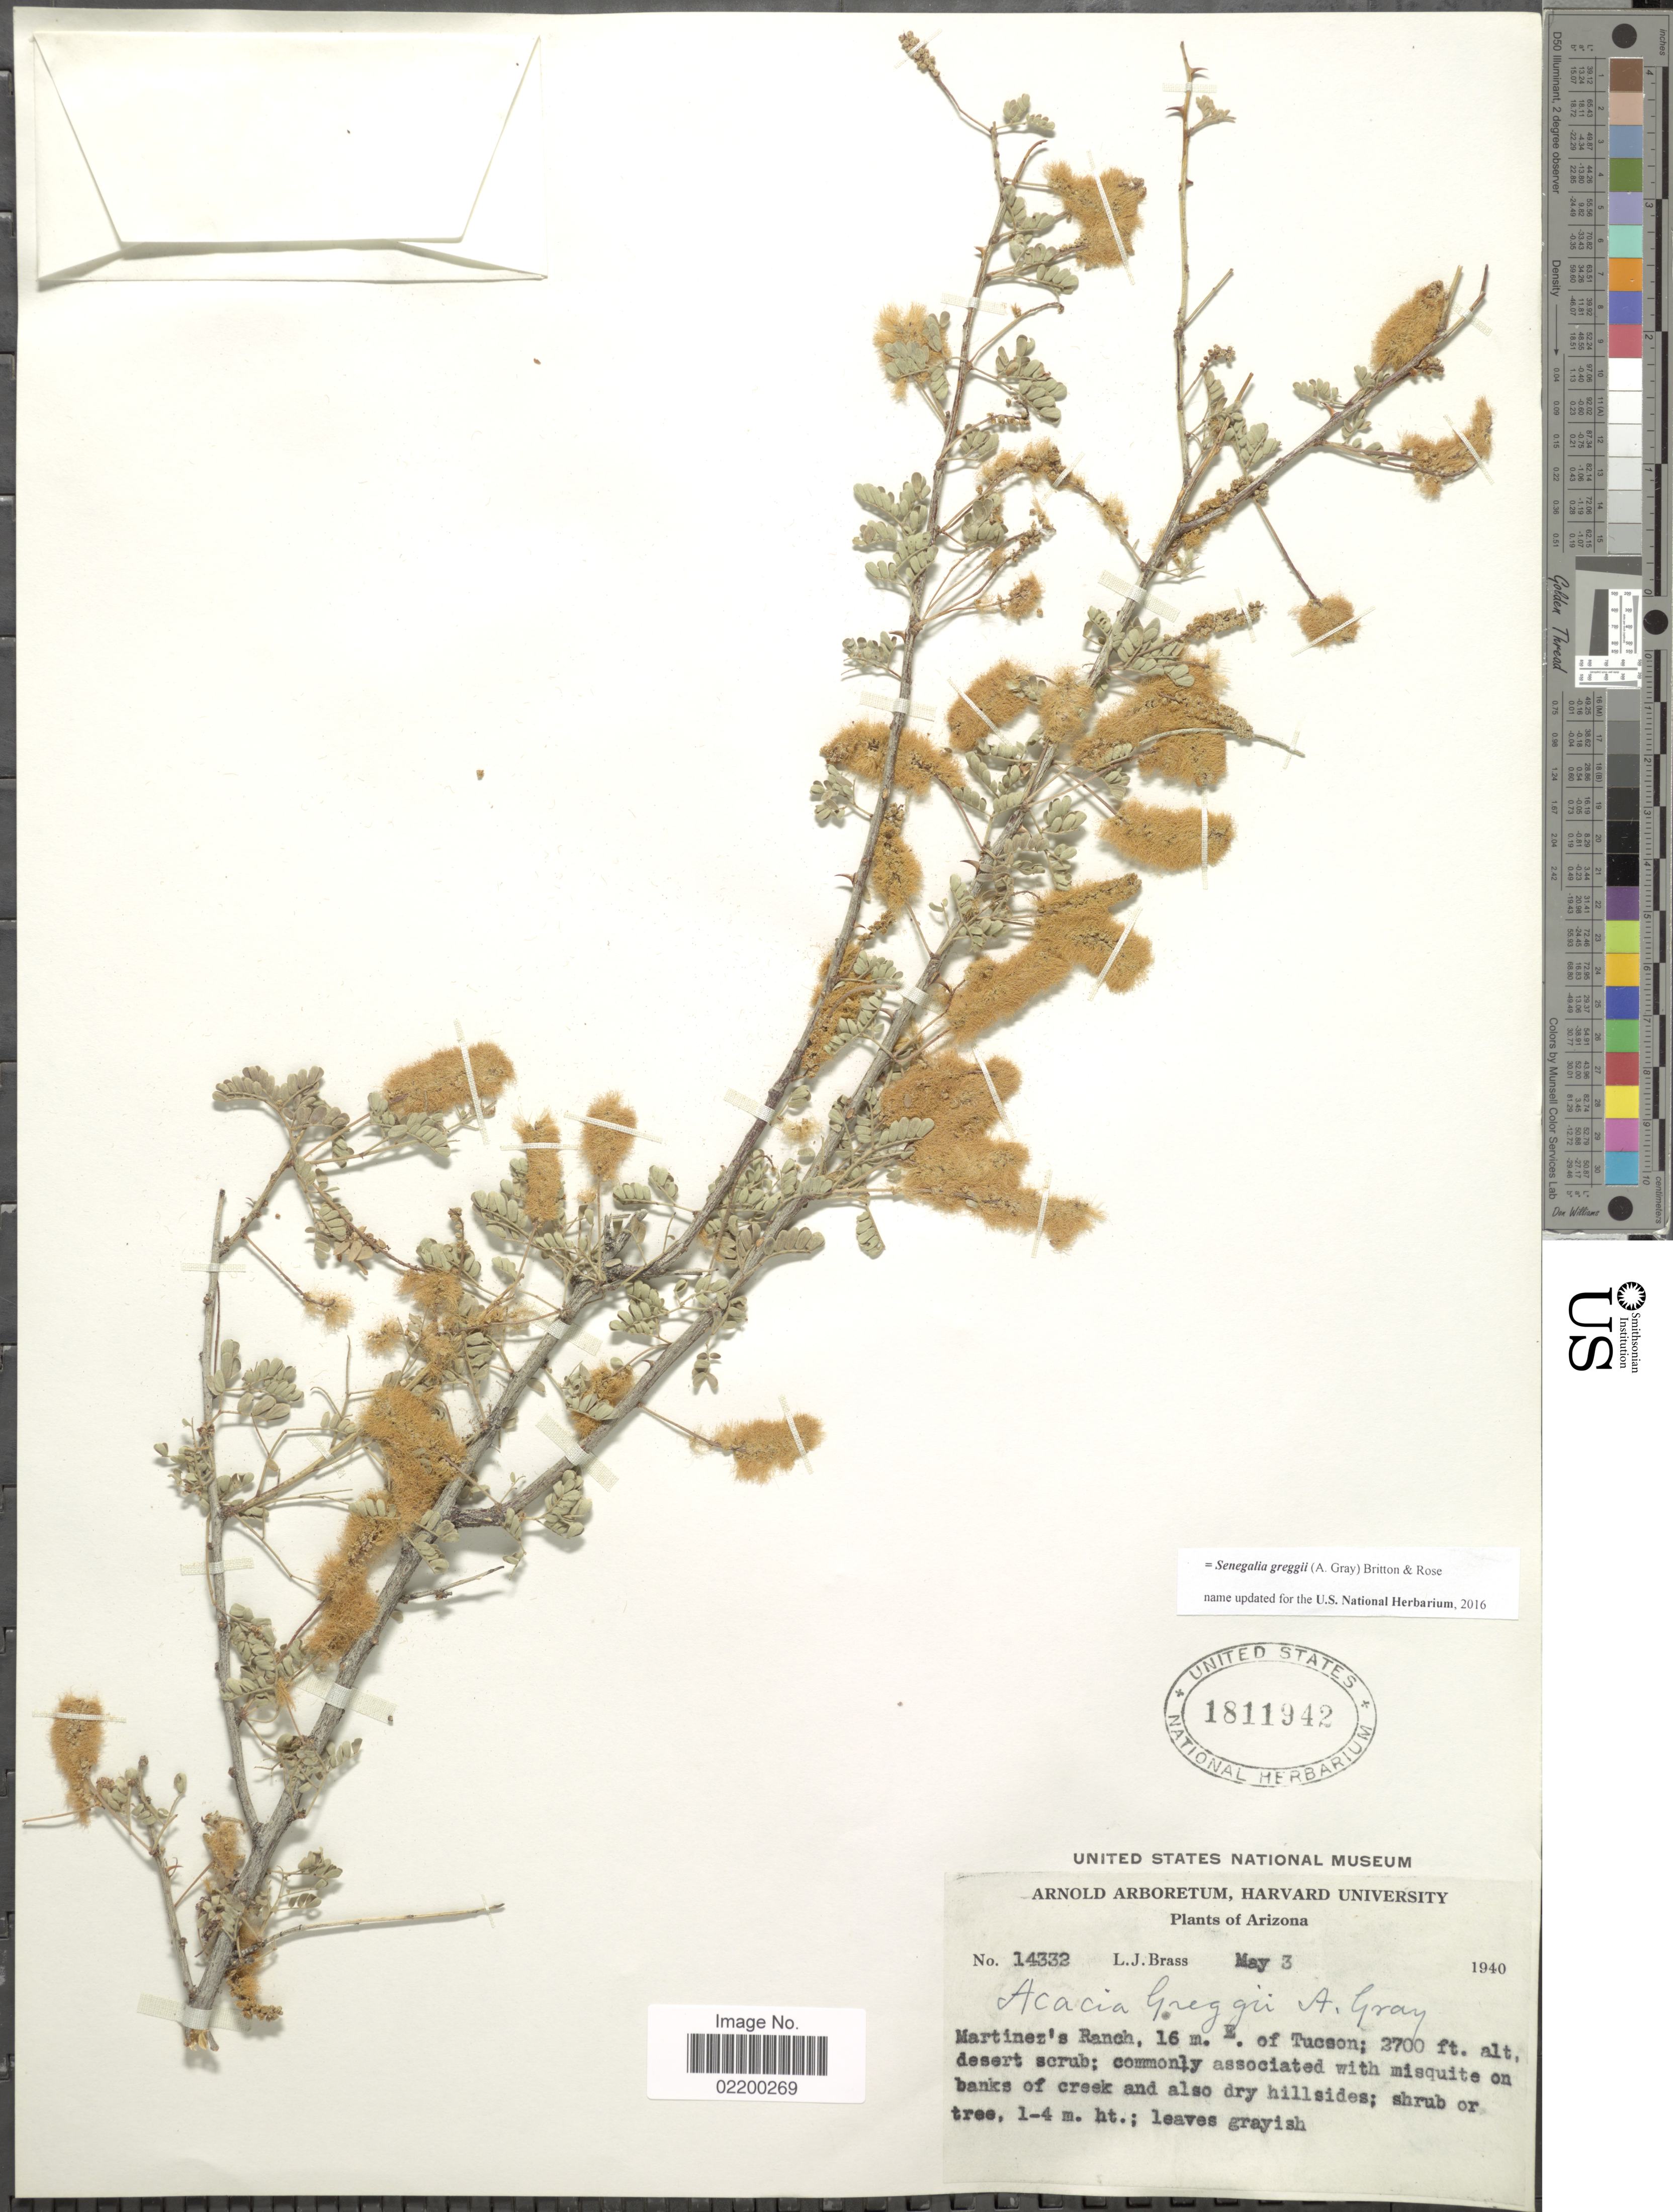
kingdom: Plantae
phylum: Tracheophyta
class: Magnoliopsida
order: Fabales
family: Fabaceae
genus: Senegalia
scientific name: Senegalia greggii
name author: (A. Gray) Britton & Rose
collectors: L. J. Brass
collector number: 14332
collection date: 1940-05-03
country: United States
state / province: Arizona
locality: Martinez's Ranch, 16 m. E. of Tucson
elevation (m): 823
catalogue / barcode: US 1811942